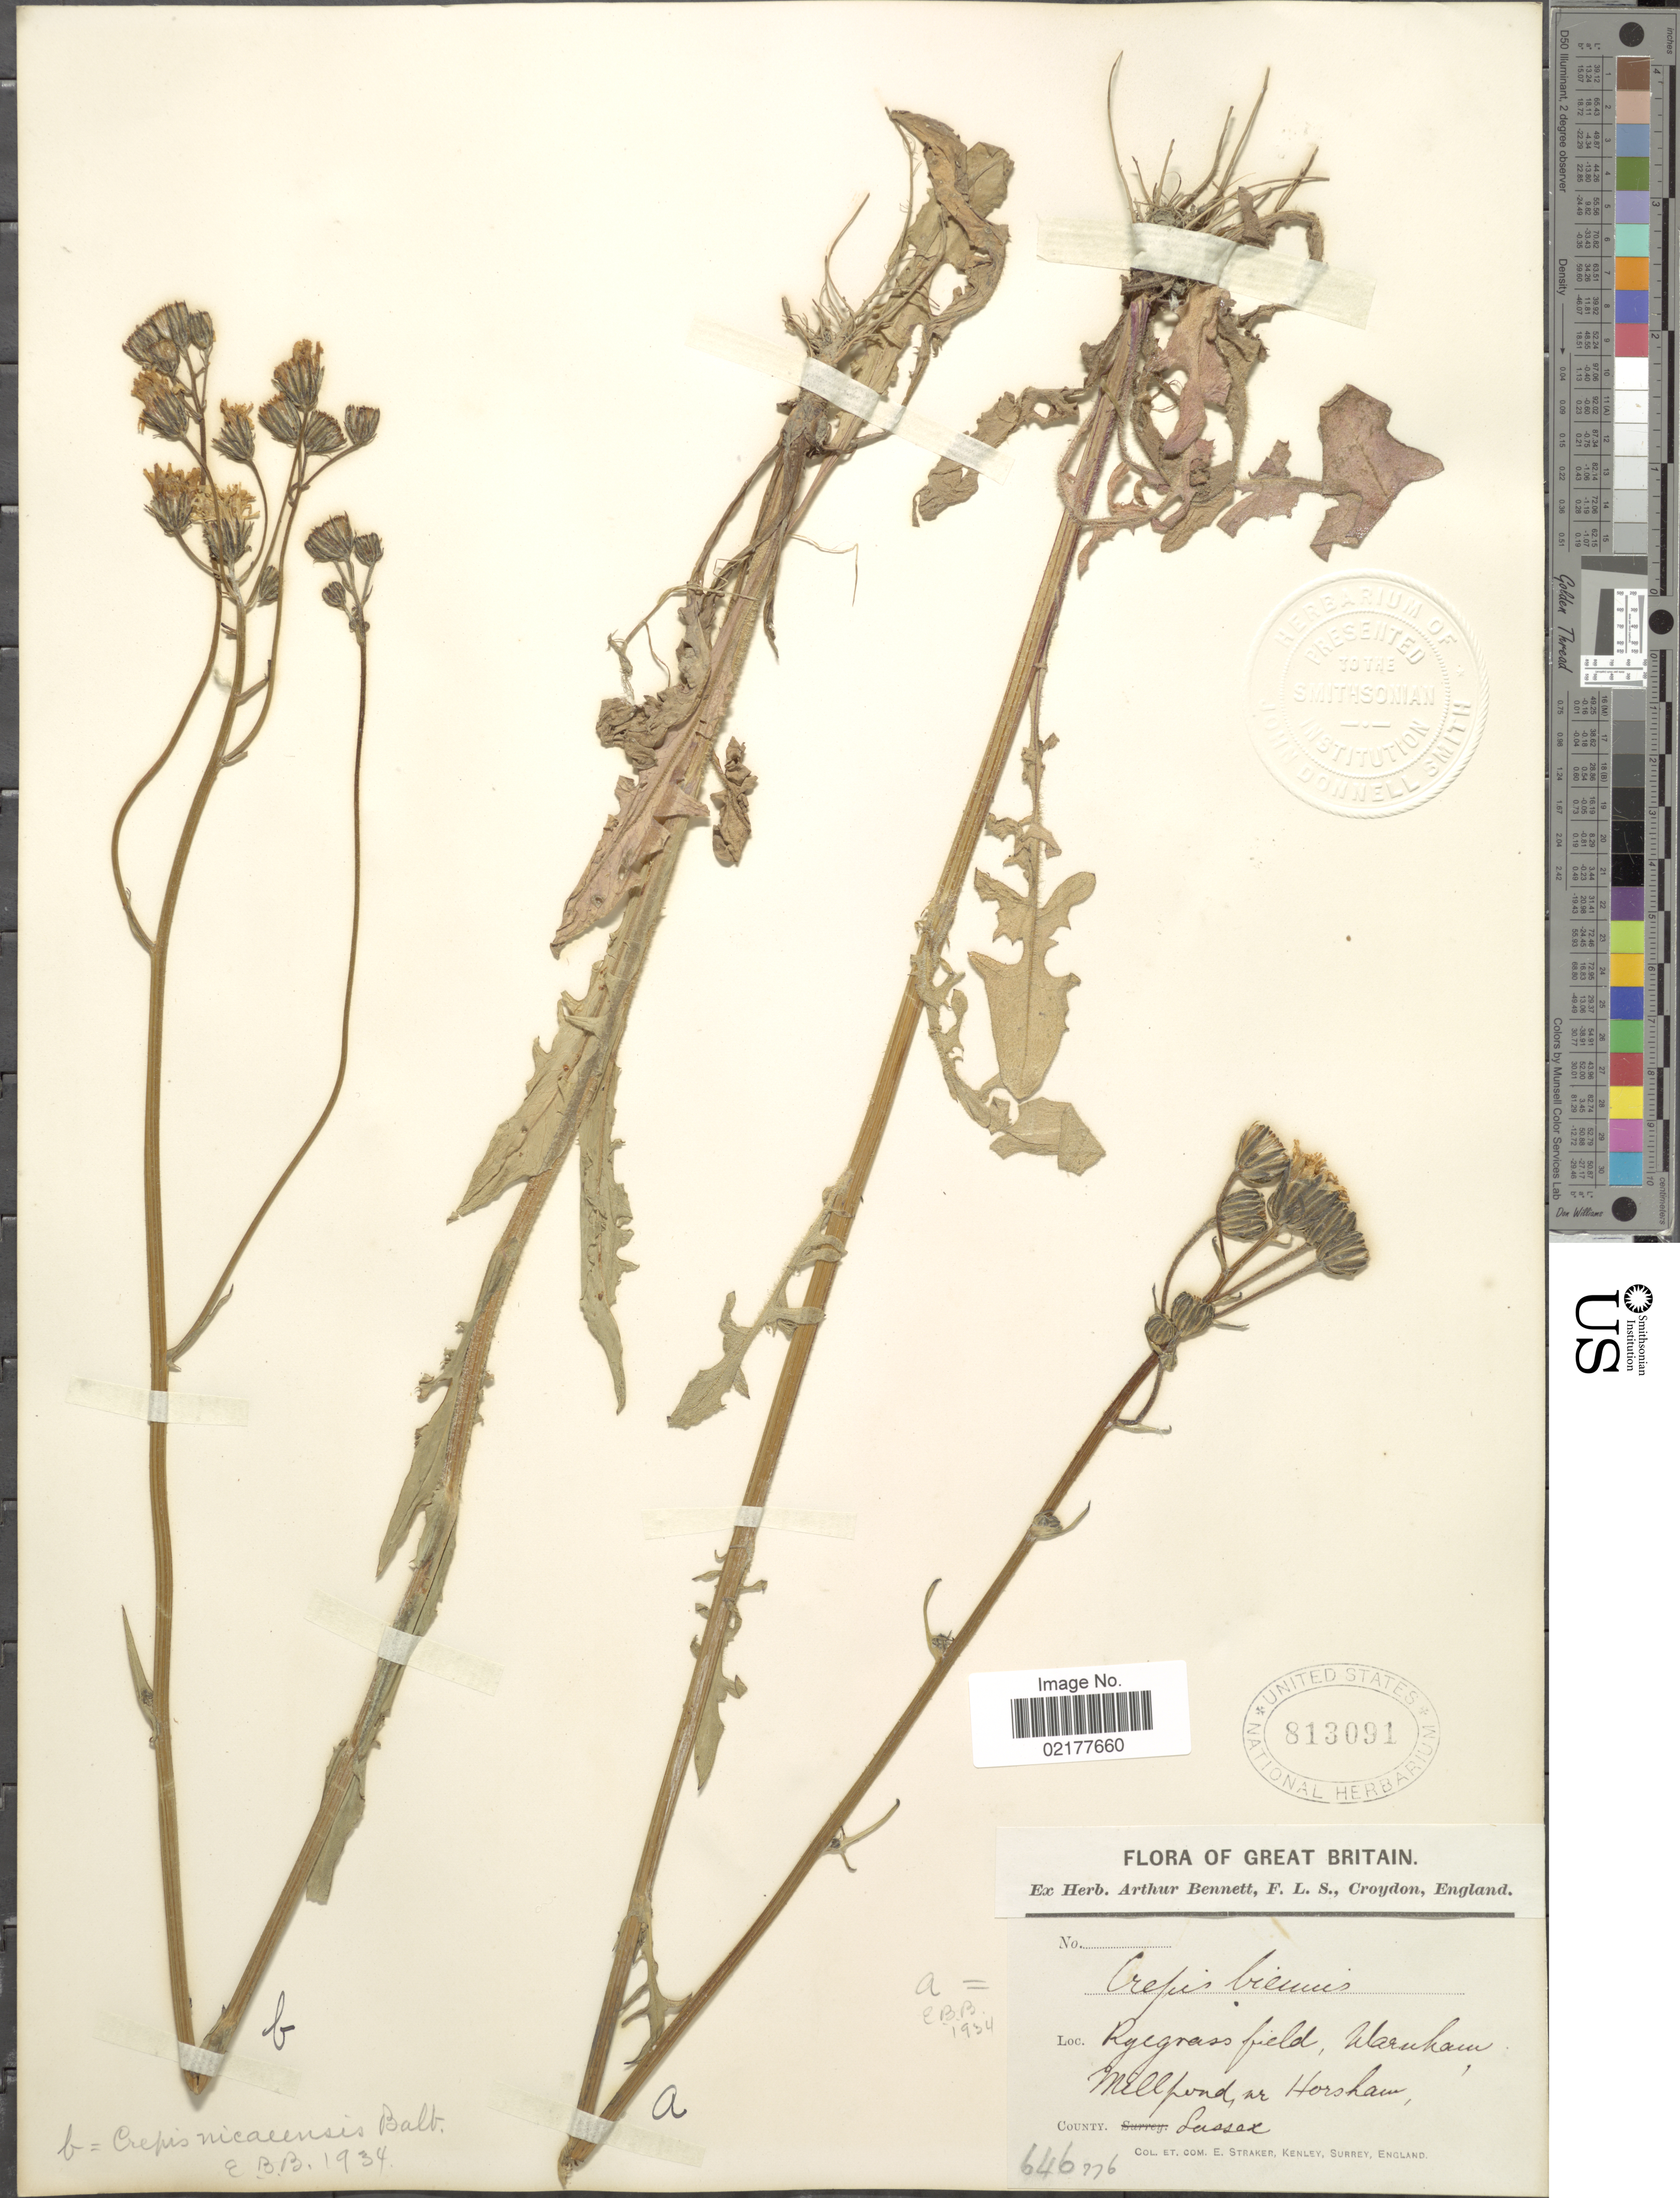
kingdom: Plantae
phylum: Tracheophyta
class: Magnoliopsida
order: Asterales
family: Asteraceae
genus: Crepis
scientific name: Crepis biennis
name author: L.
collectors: E. Straker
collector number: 646776*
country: United Kingdom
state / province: England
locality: Ryegrass field, Warnham Mill pond or Horsham, County Sussax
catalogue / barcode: US 813091